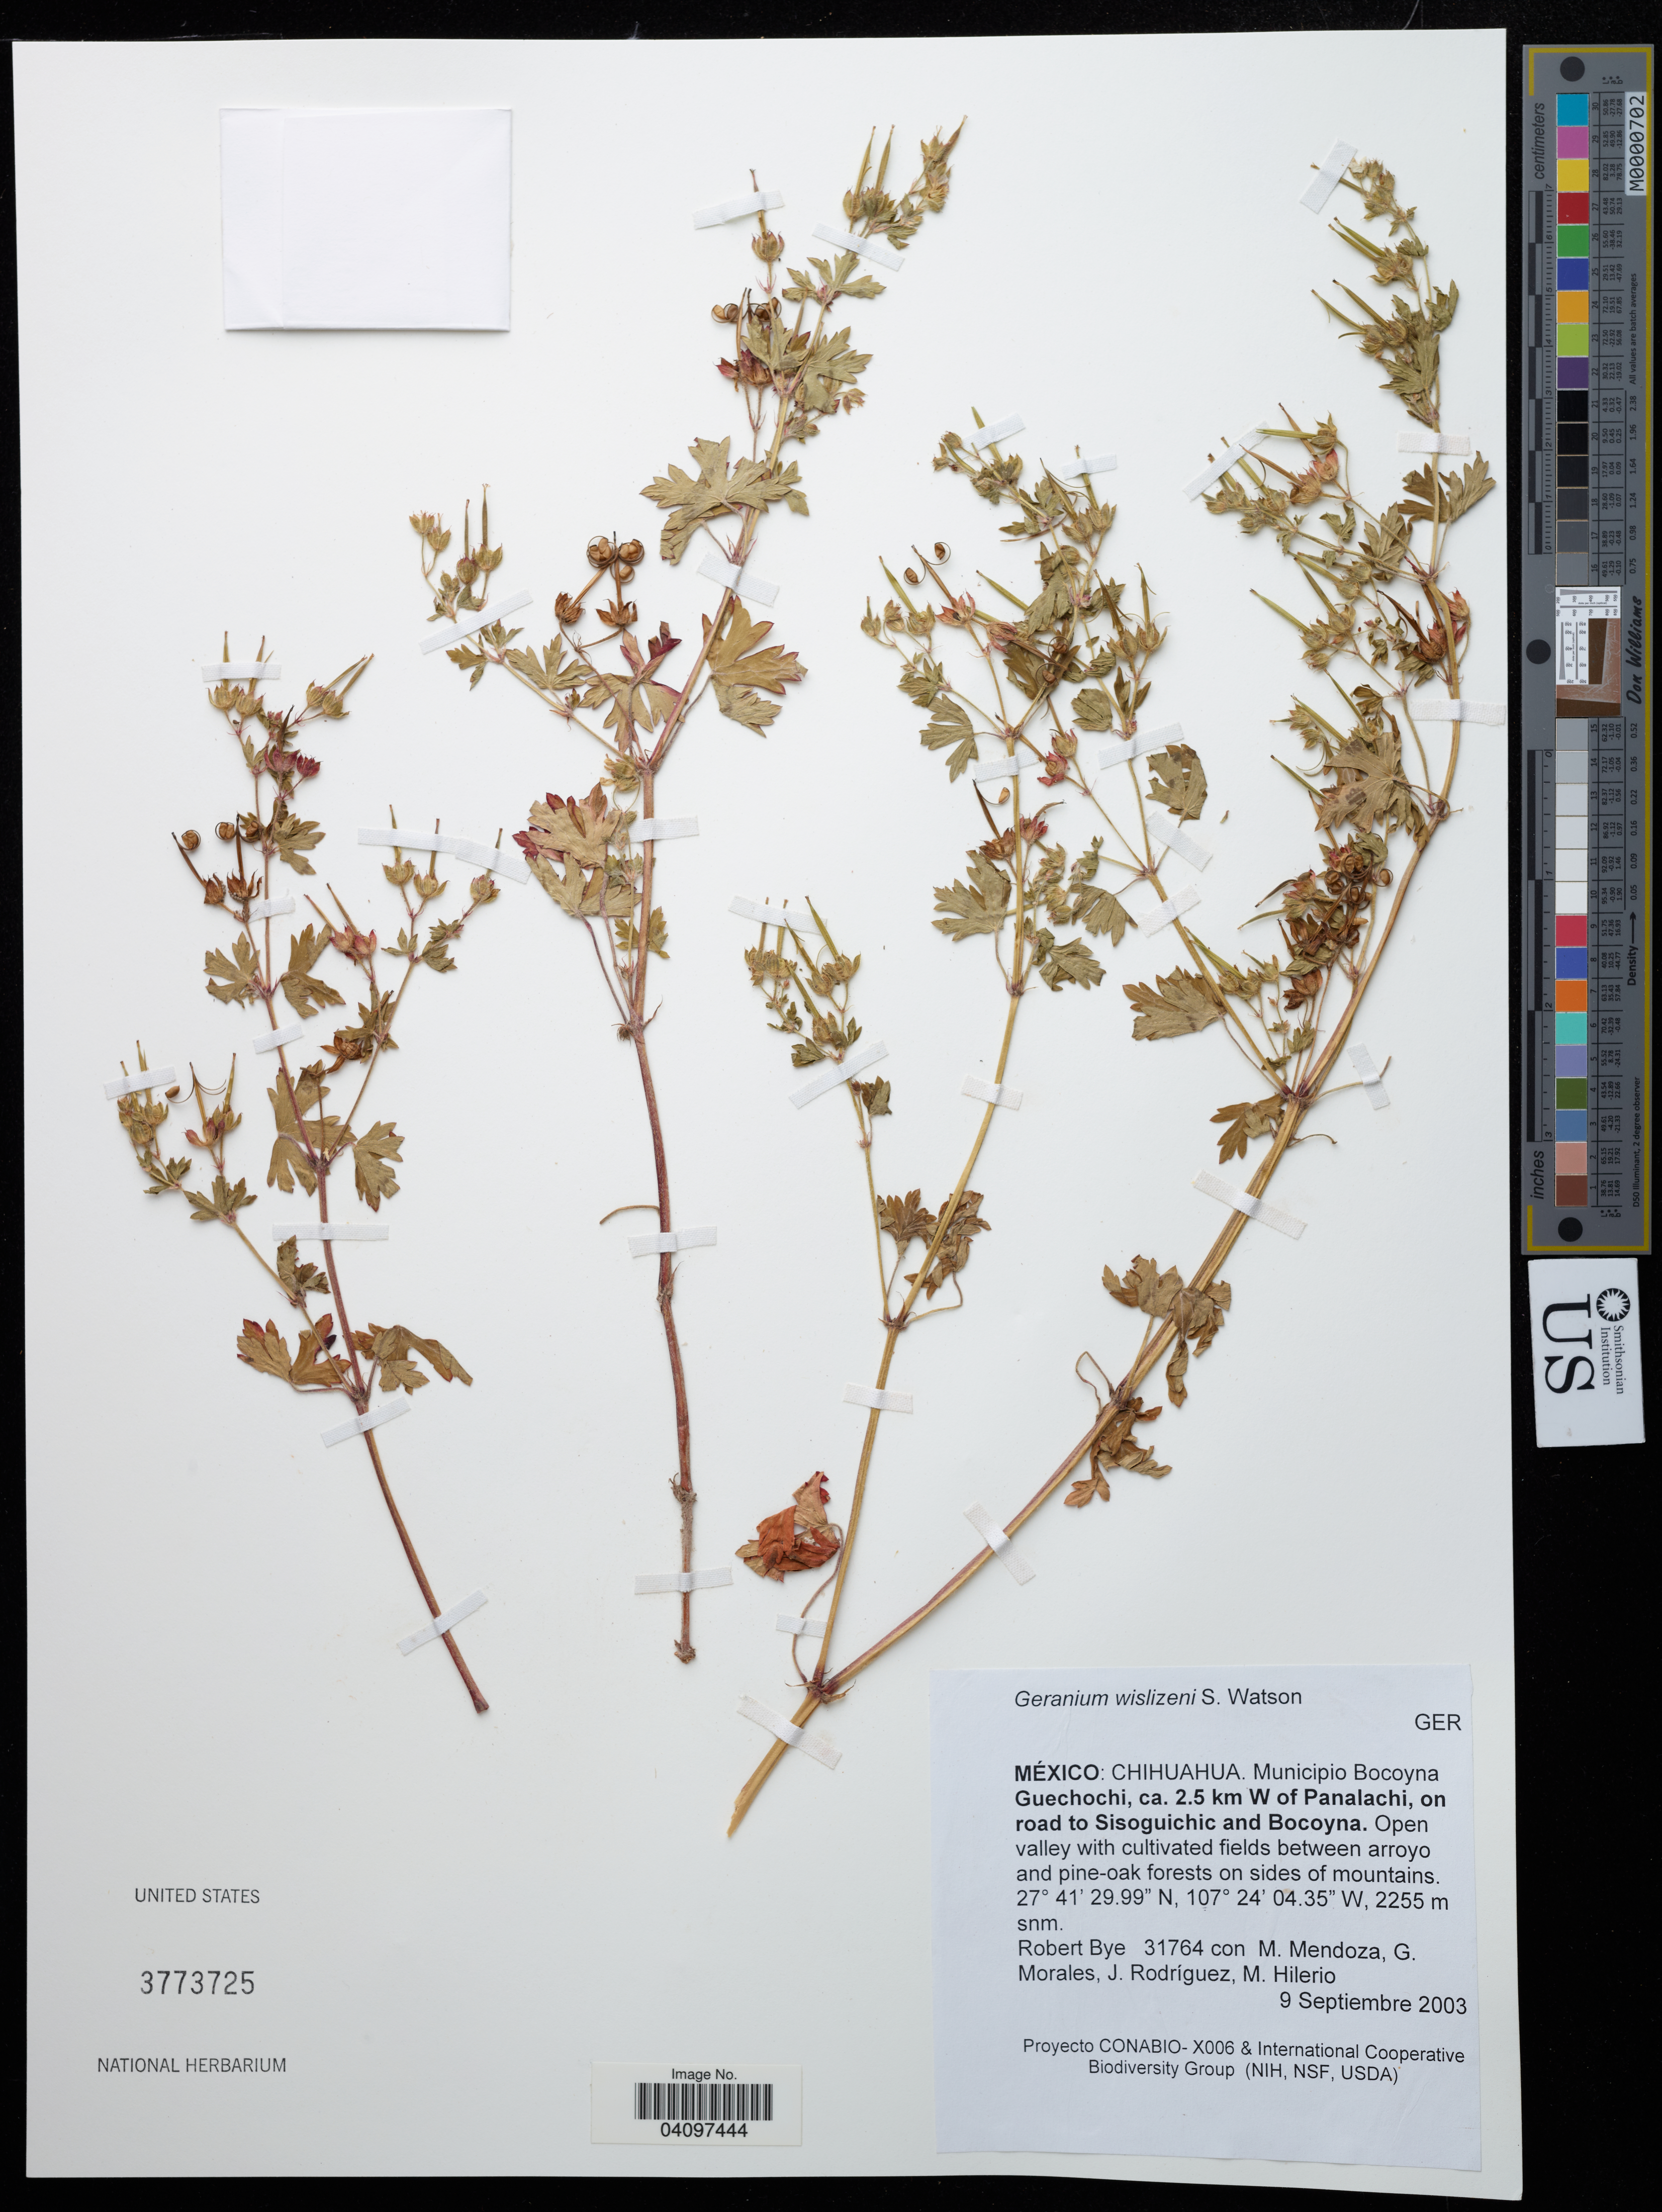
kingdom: Plantae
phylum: Tracheophyta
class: Magnoliopsida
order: Geraniales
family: Geraniaceae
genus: Geranium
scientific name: Geranium wislizeni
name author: S. Watson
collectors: R. A. Bye, M. Mendoza Garcia, Morales & J. Rodríguez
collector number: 31764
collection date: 2003-09-09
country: Mexico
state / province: Chihuahua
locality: Municipio Bocoyna Guechochi, ca. 2.5 km W of Panalachi, on road to Sisoguichic and Bocoyna. Open valley with cultivated fields between arroyo and pine-oak forests on sides of mountains.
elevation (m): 2255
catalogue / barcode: US 3773725